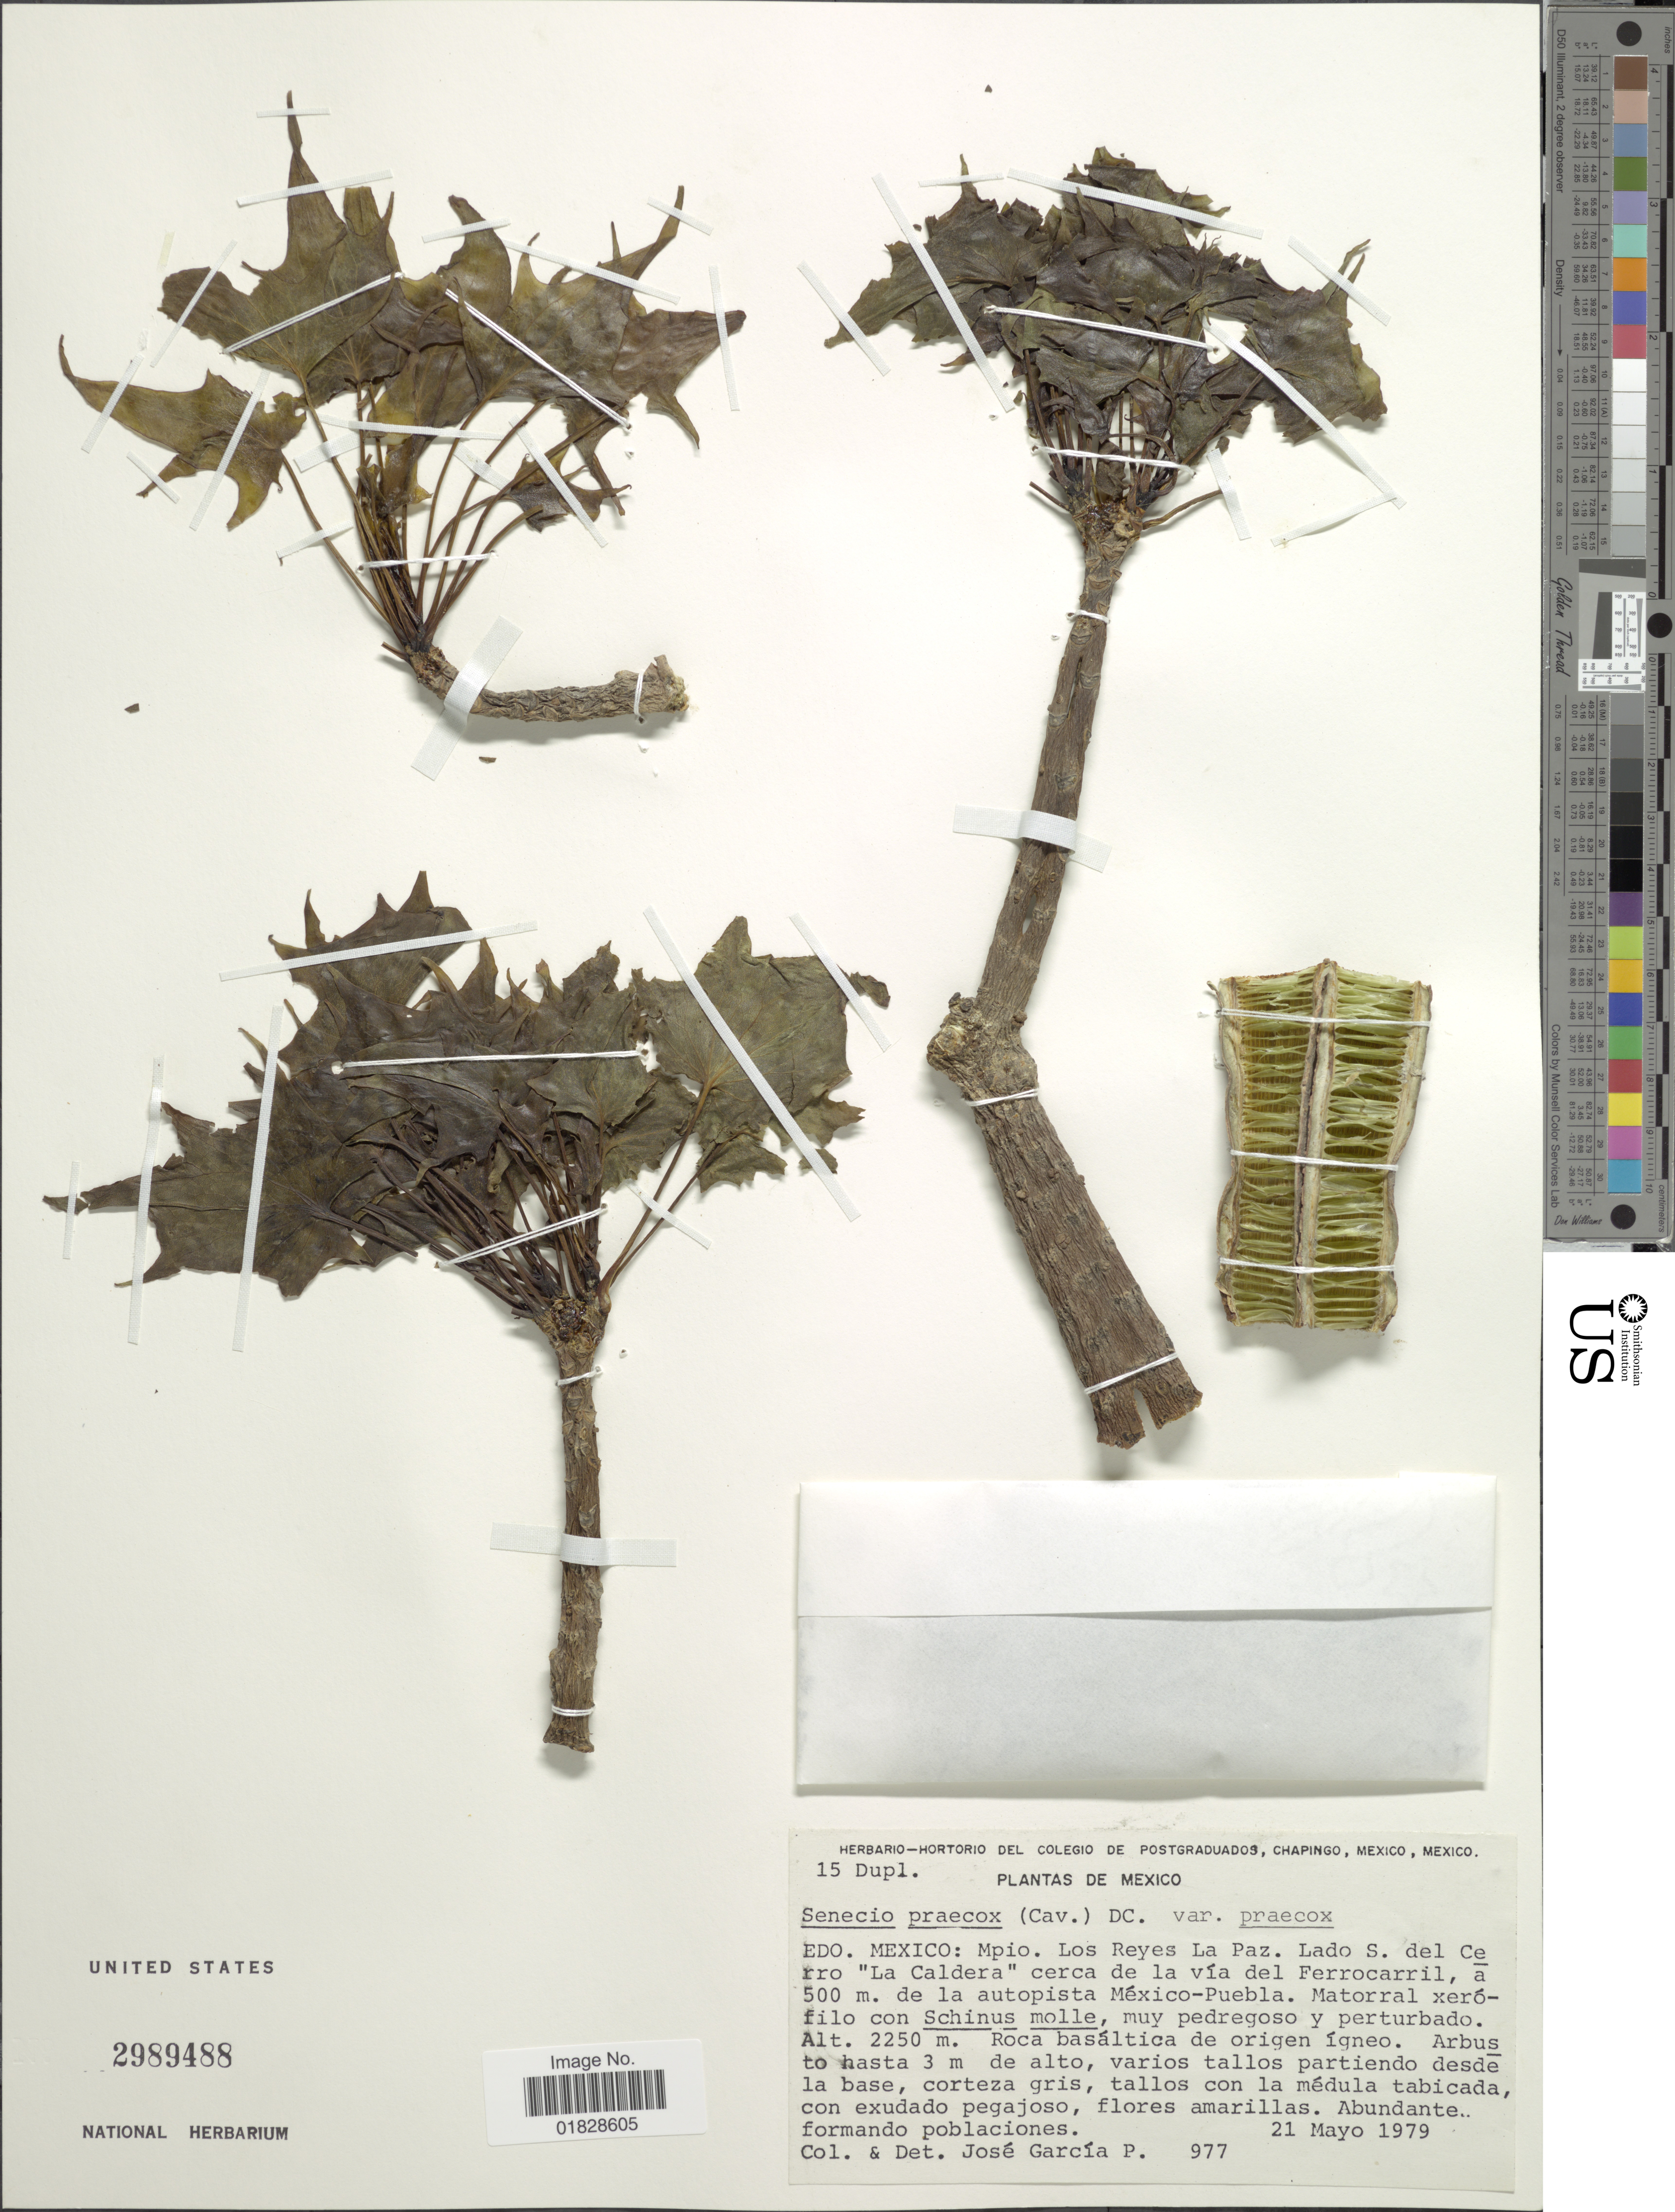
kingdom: Plantae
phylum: Tracheophyta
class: Magnoliopsida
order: Asterales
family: Asteraceae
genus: Pittocaulon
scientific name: Pittocaulon praecox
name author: (Cav.) H. Rob. & Brettell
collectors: J. García-P.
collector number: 977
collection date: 1979-05-21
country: Mexico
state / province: México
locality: Edo. Mexico: Mpio. Los Reyes La Paz. Lado S. del Cerro "La Caldera" cerca de la vía del Ferrocarril, a 500 m. de la autopista México-Puebla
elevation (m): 2250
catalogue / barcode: US 2989488